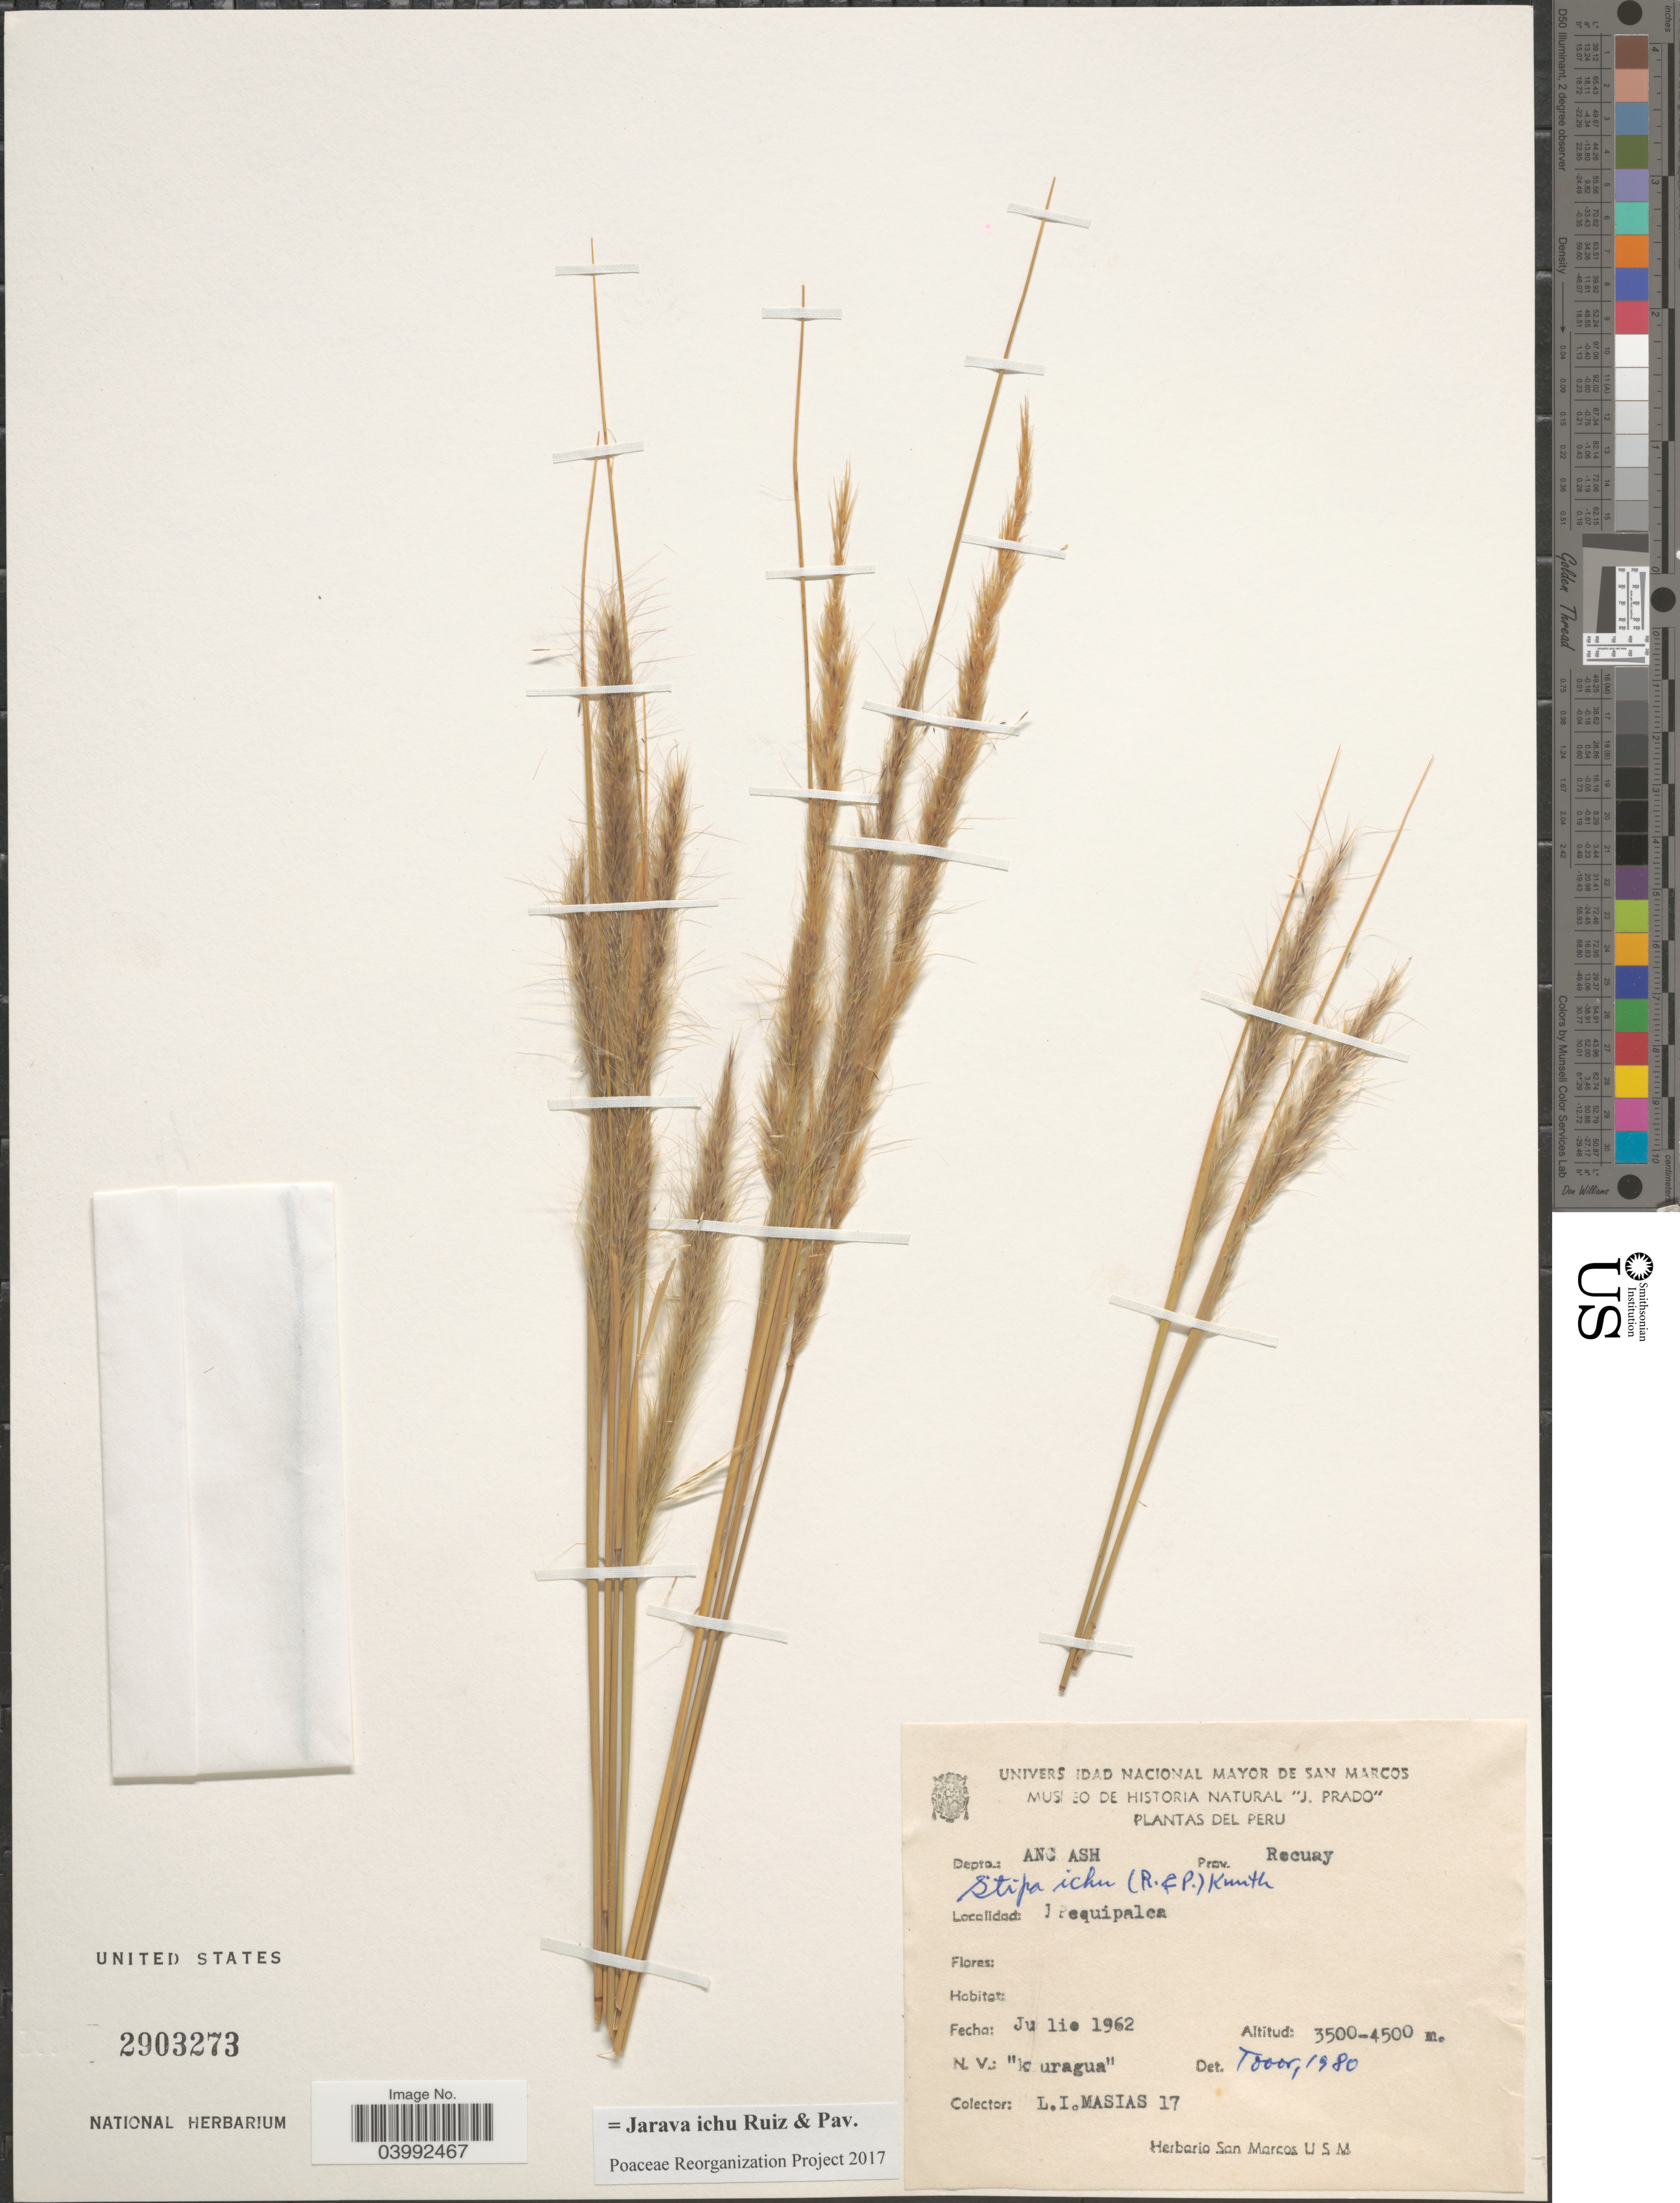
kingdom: Plantae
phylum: Tracheophyta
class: Liliopsida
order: Poales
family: Poaceae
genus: Jarava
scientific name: Jarava ichu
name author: Ruiz & Pav.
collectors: L. Masias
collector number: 17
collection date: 1962-07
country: Peru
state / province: Ancash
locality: Depto.: Ancash. Prov. Recuay. Pequipalca.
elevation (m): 3500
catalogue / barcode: US 2903273